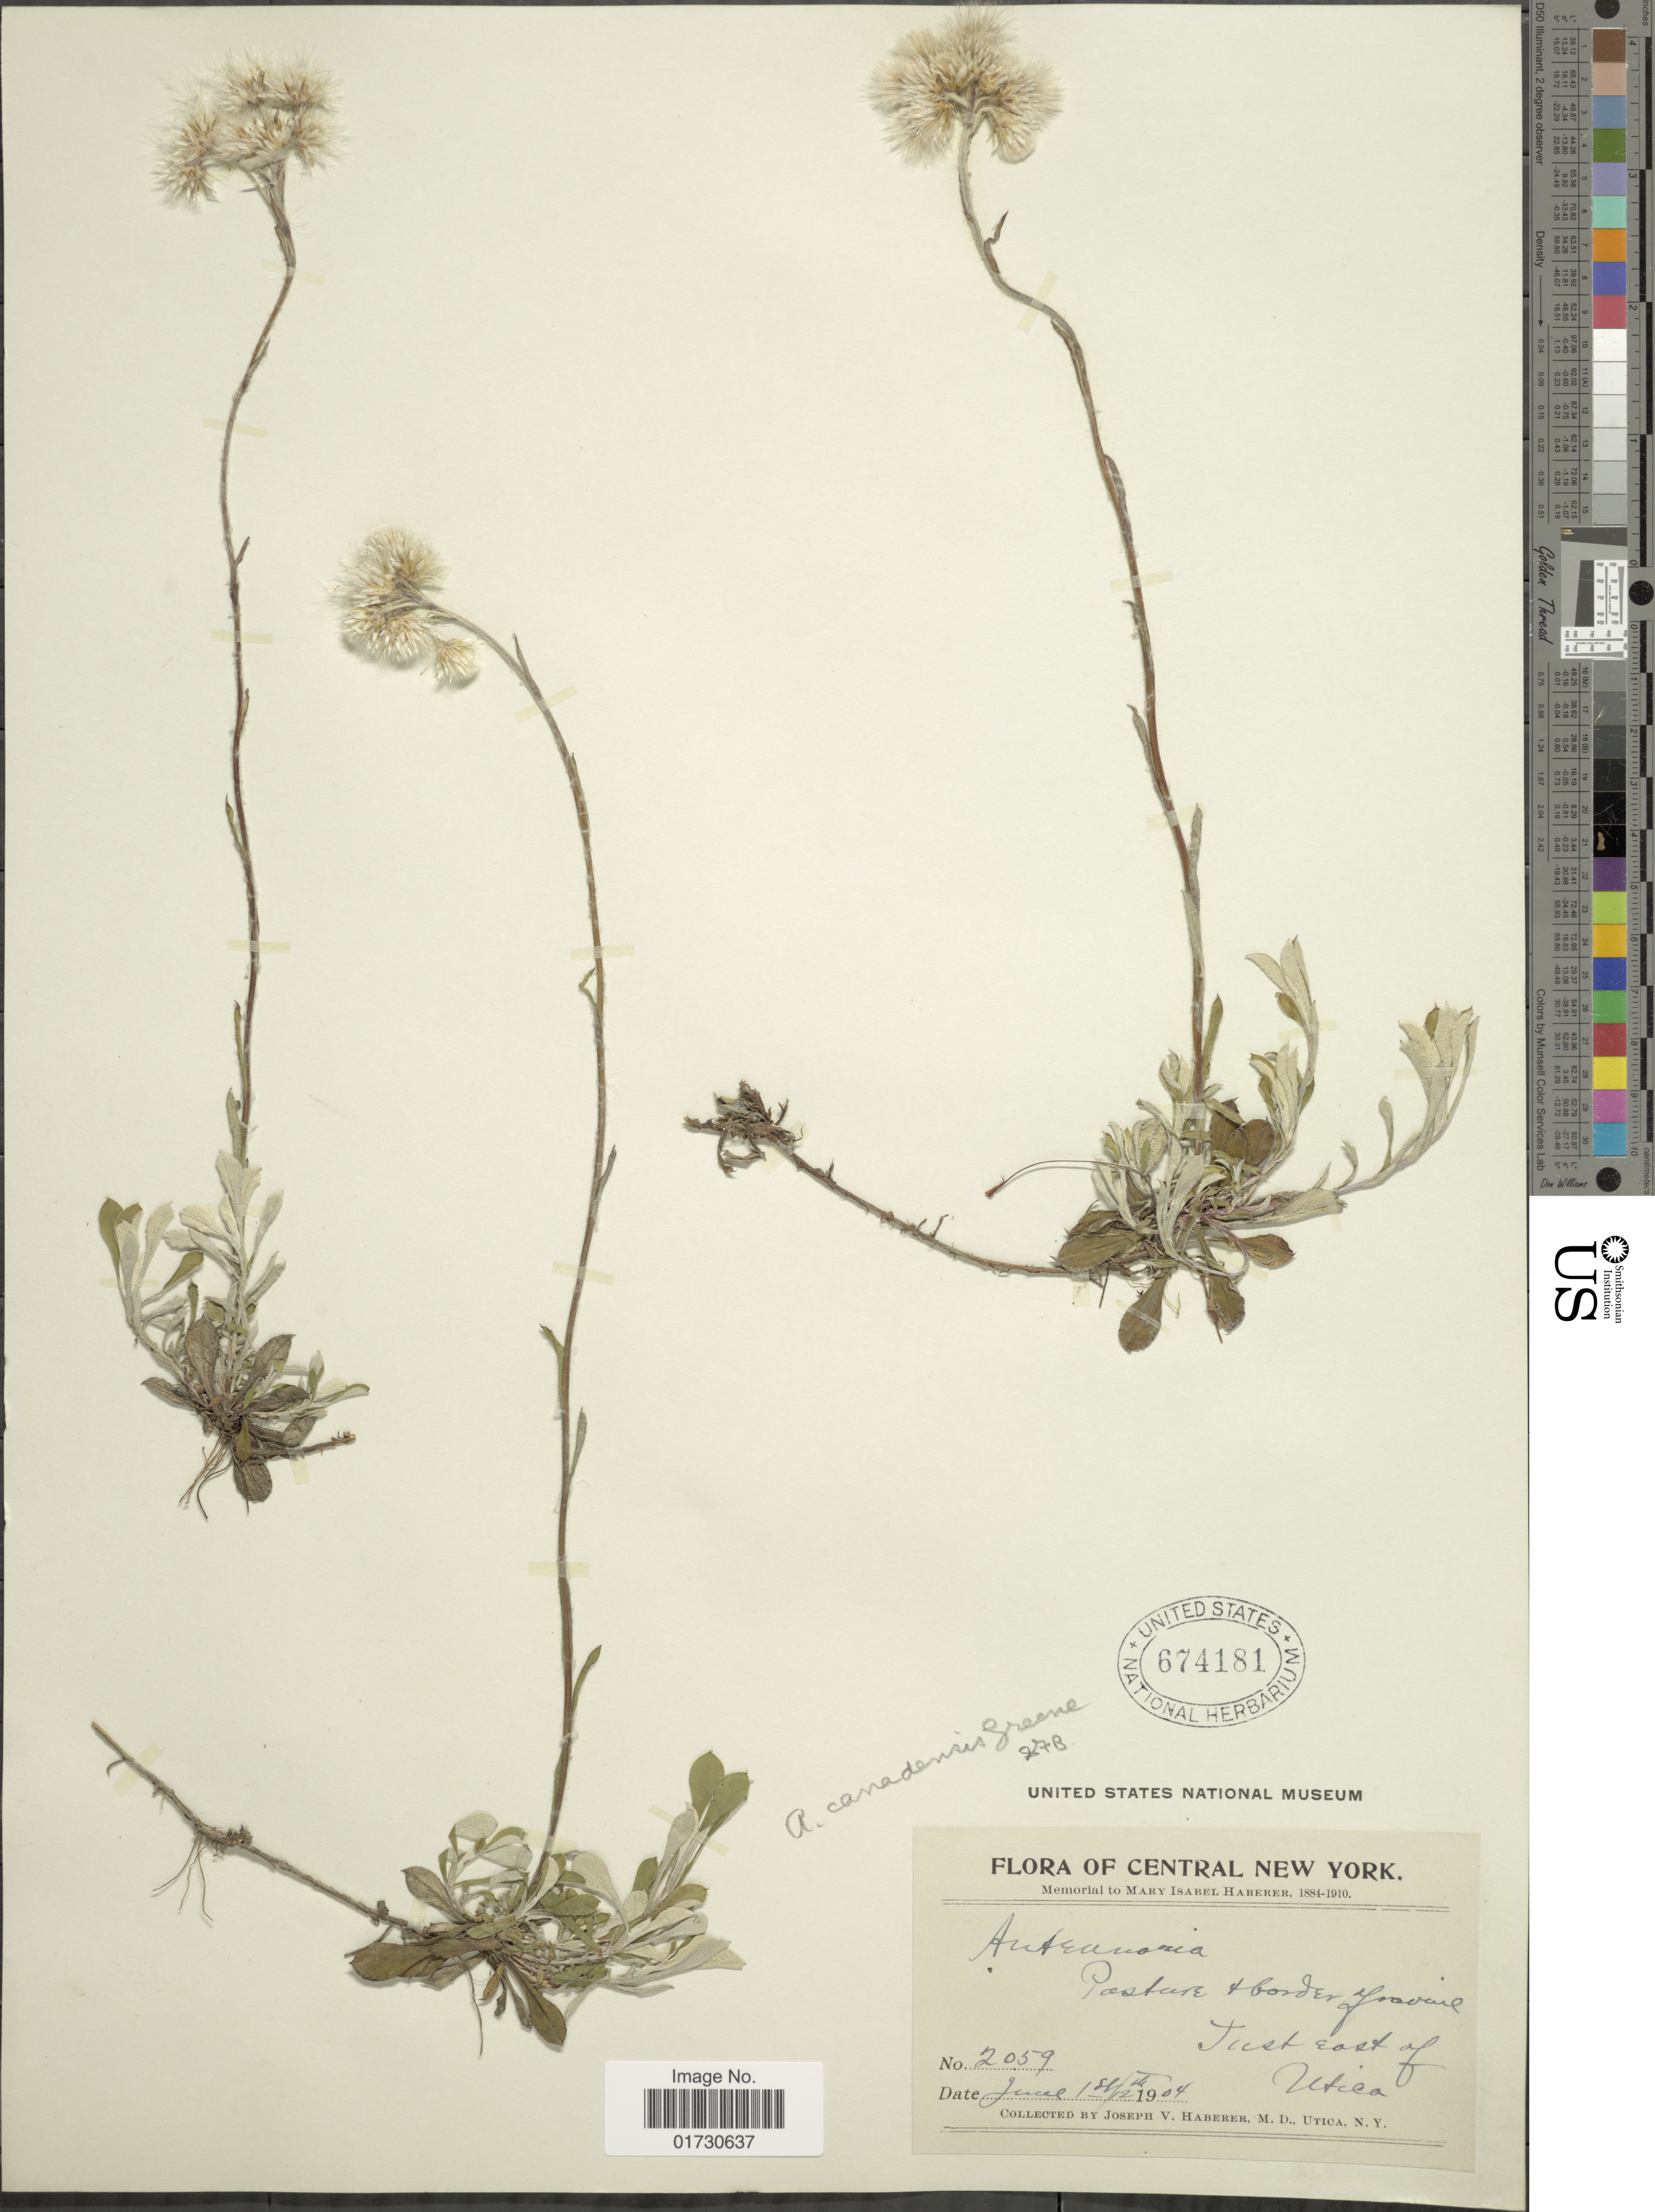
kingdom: Plantae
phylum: Tracheophyta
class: Magnoliopsida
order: Asterales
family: Asteraceae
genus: Antennaria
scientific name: Antennaria canadensis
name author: Greene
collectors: J. V. Haberer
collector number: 2059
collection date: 1904-06-01/1904-06-12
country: United States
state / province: New York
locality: Central New York, Pasture border gravail, Just east of Utica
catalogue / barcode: US 674181